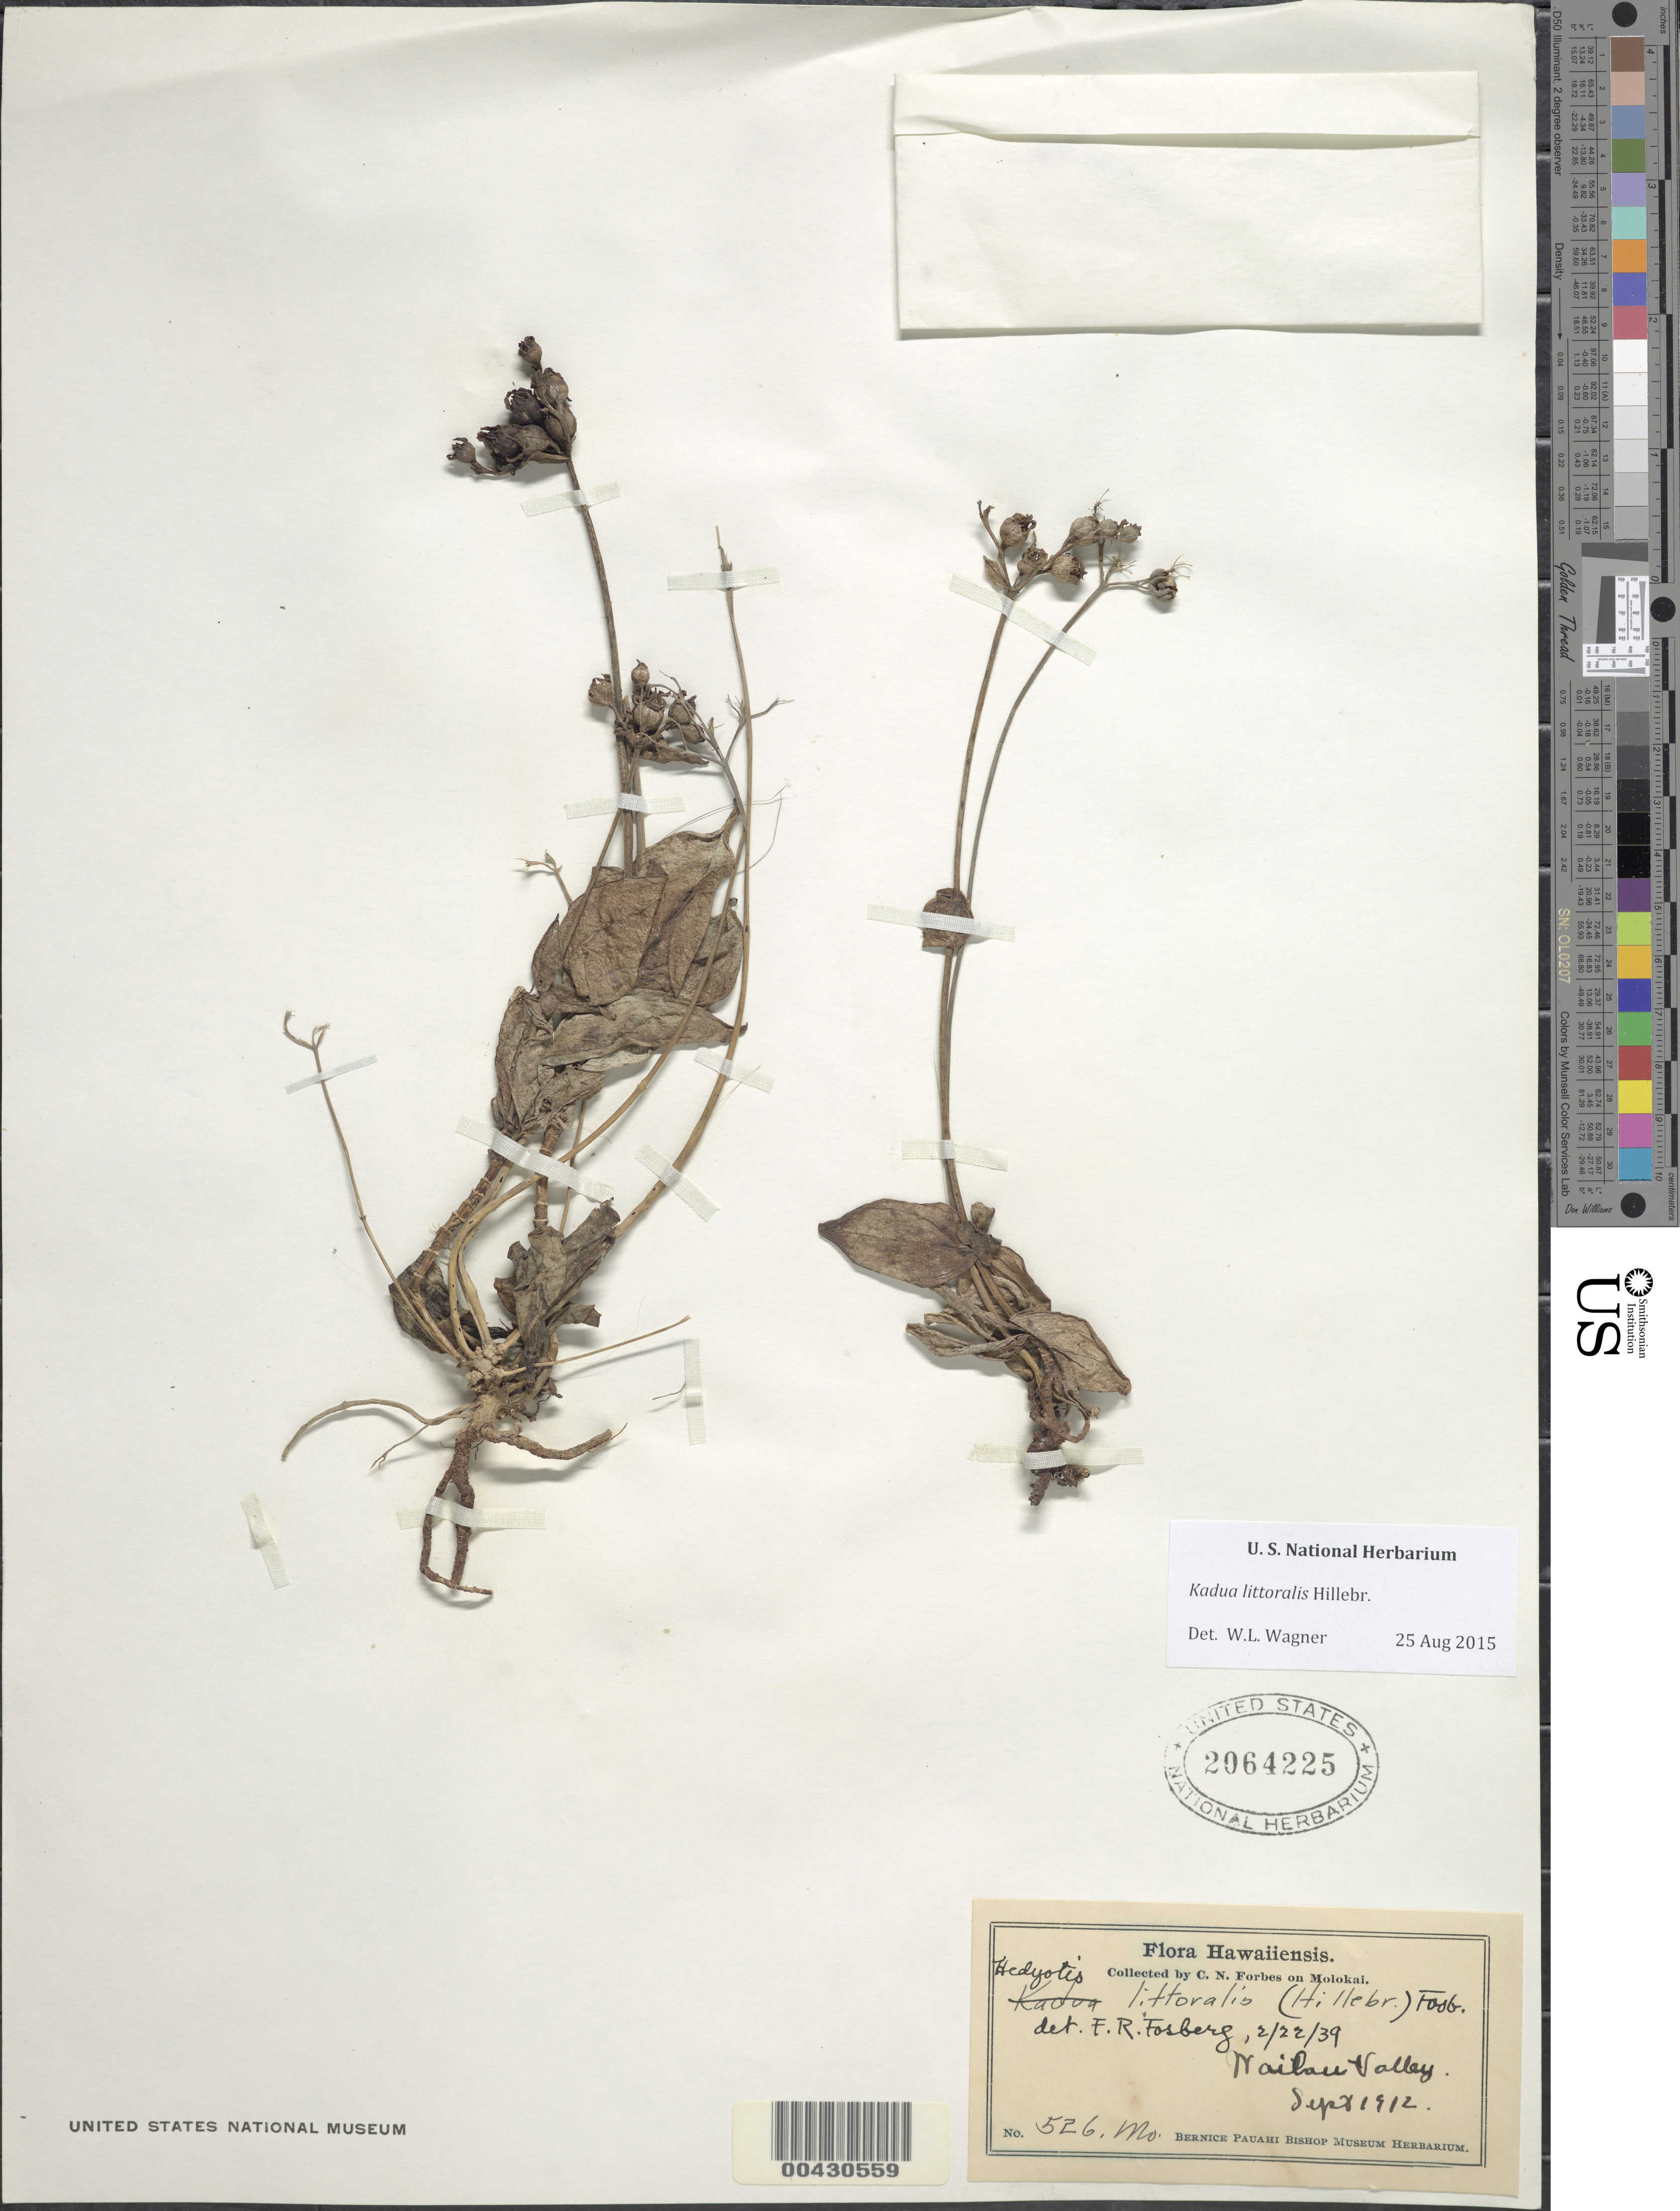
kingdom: Plantae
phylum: Tracheophyta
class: Magnoliopsida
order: Gentianales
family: Rubiaceae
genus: Kadua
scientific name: Kadua littoralis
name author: Hillebr.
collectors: C. N. Forbes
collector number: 526.Mo.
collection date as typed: Sep 1912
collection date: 1912-09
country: United States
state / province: Hawaii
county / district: Maui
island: Moloka'i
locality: Wailau Valley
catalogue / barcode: US 2064225